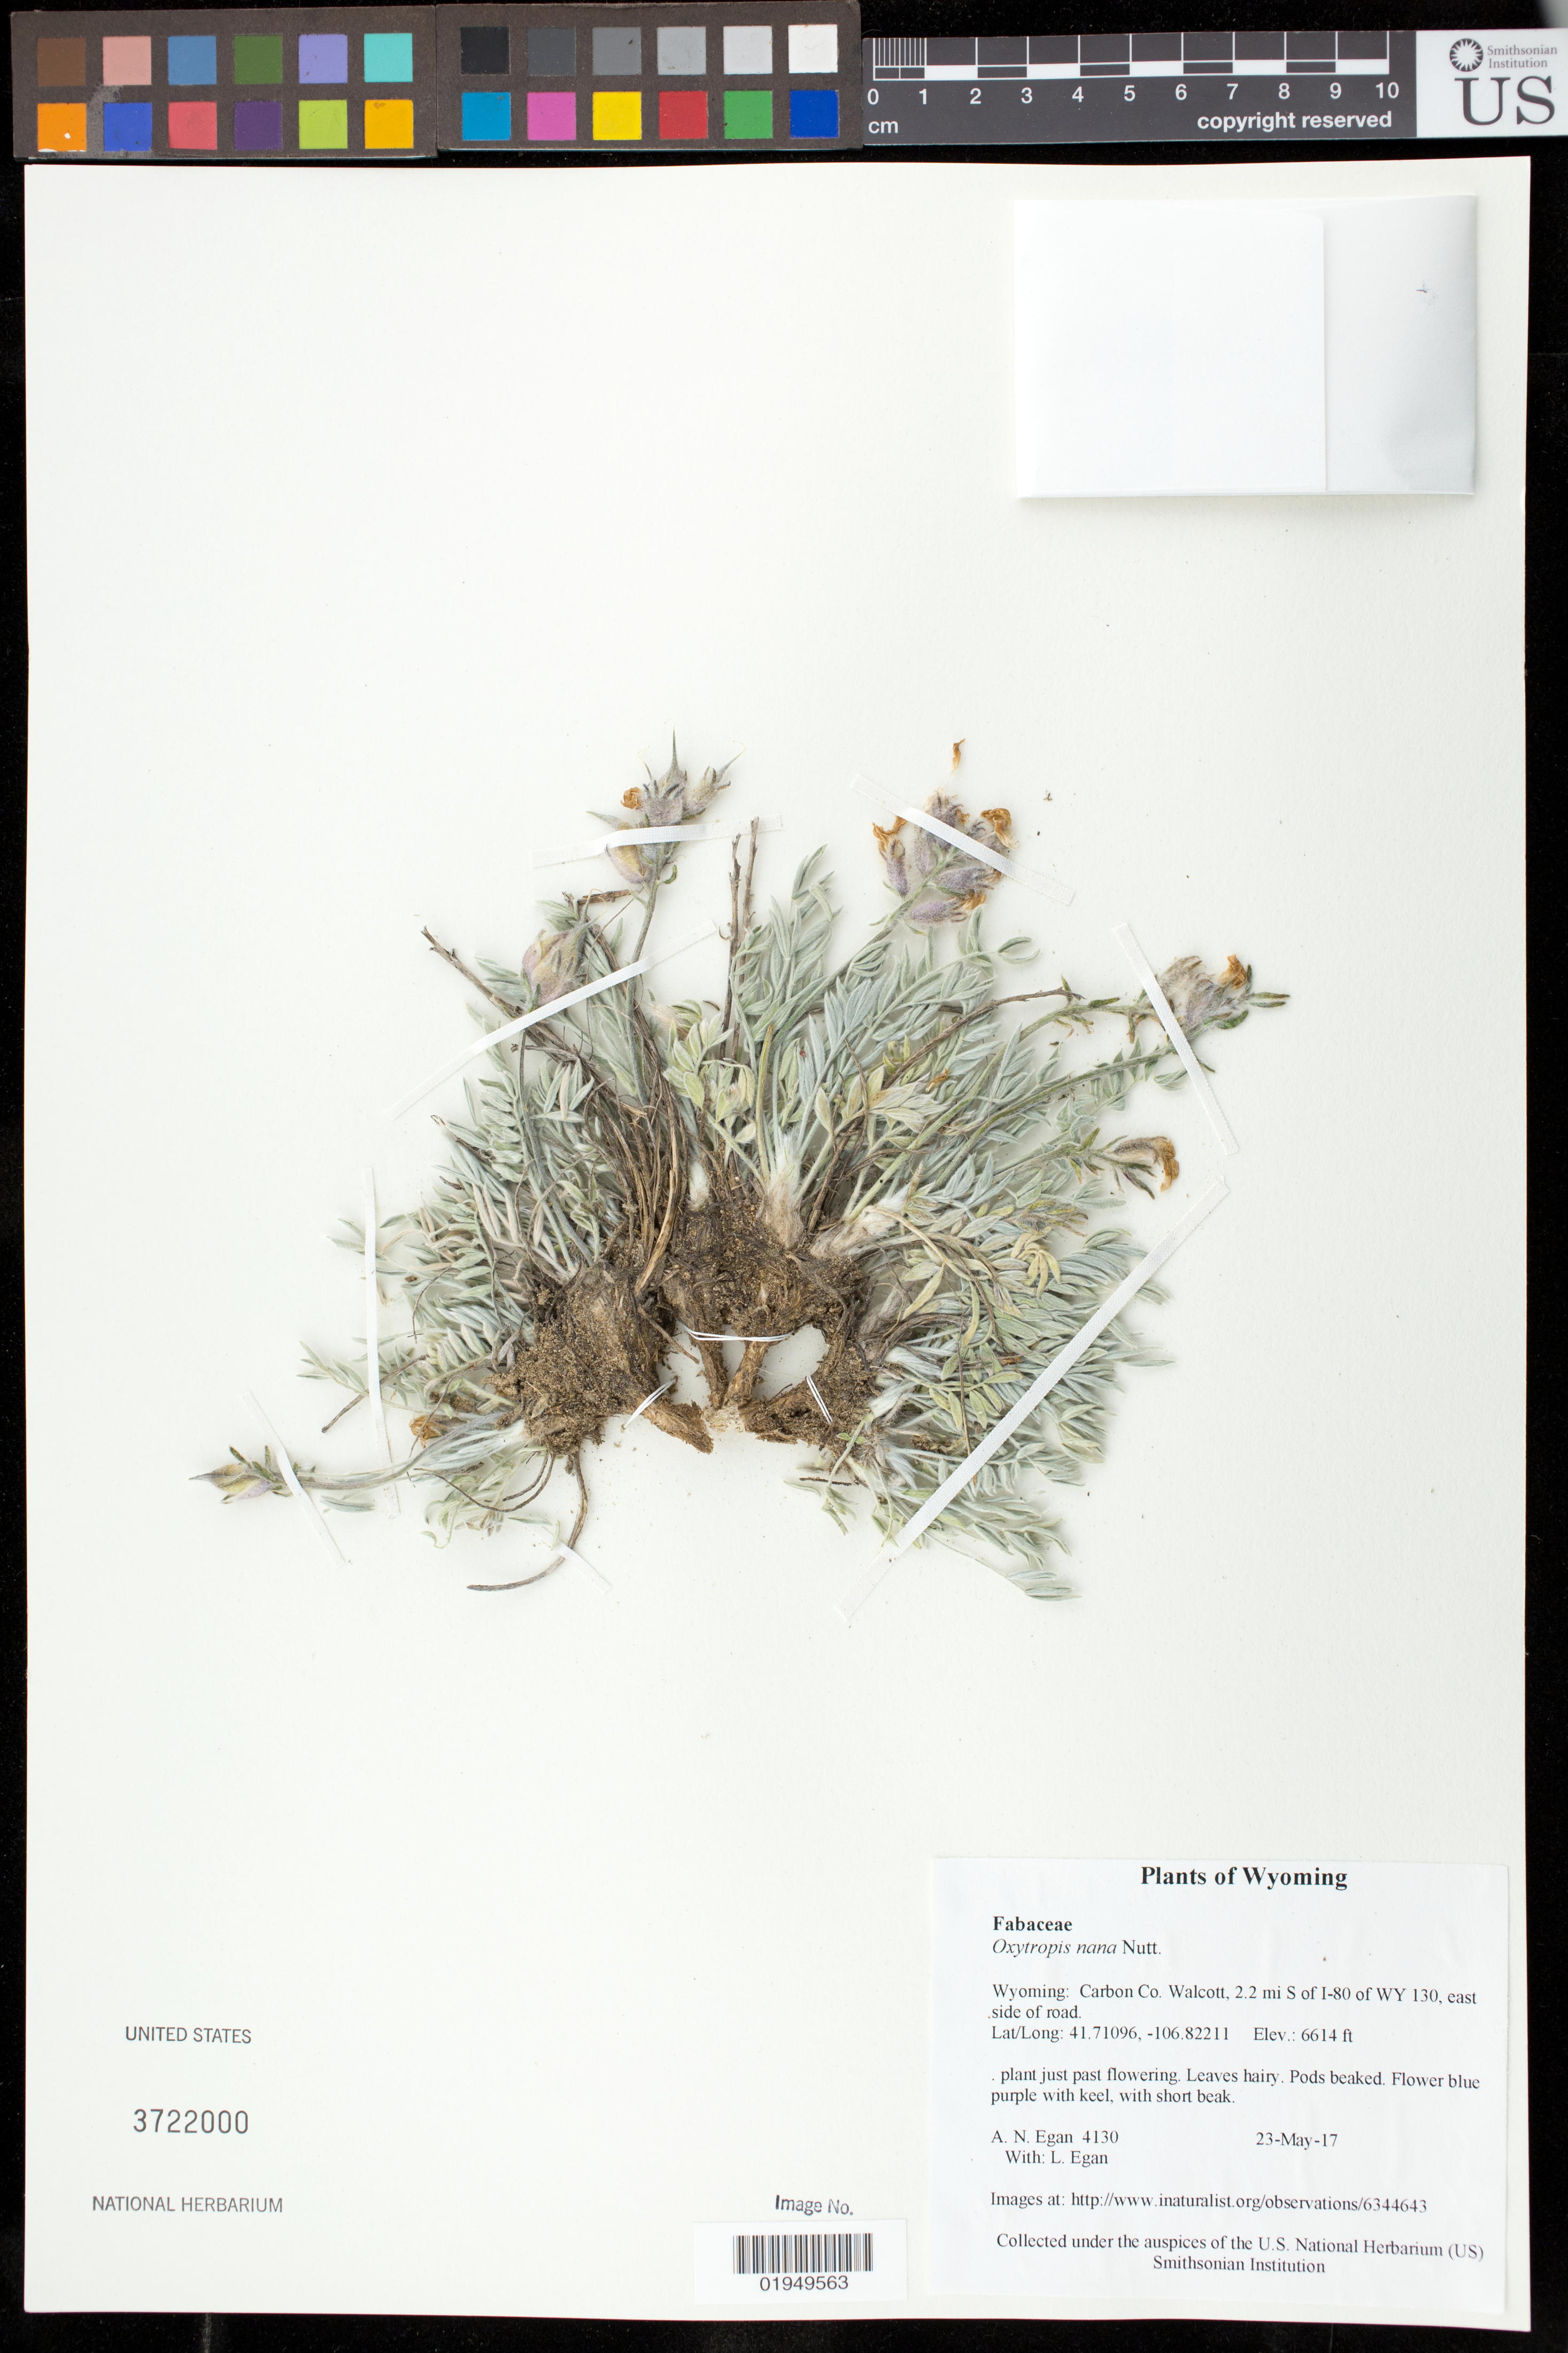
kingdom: Plantae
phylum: Tracheophyta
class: Magnoliopsida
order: Fabales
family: Fabaceae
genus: Oxytropis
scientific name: Oxytropis nana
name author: Nutt.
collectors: A. N. Egan & L. Egan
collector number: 4130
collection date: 2017-05-23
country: United States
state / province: Wyoming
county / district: Carbon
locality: Walcott, 2.2 mi S of I-80 of WY 130, east side of road.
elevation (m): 2016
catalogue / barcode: US 3722000